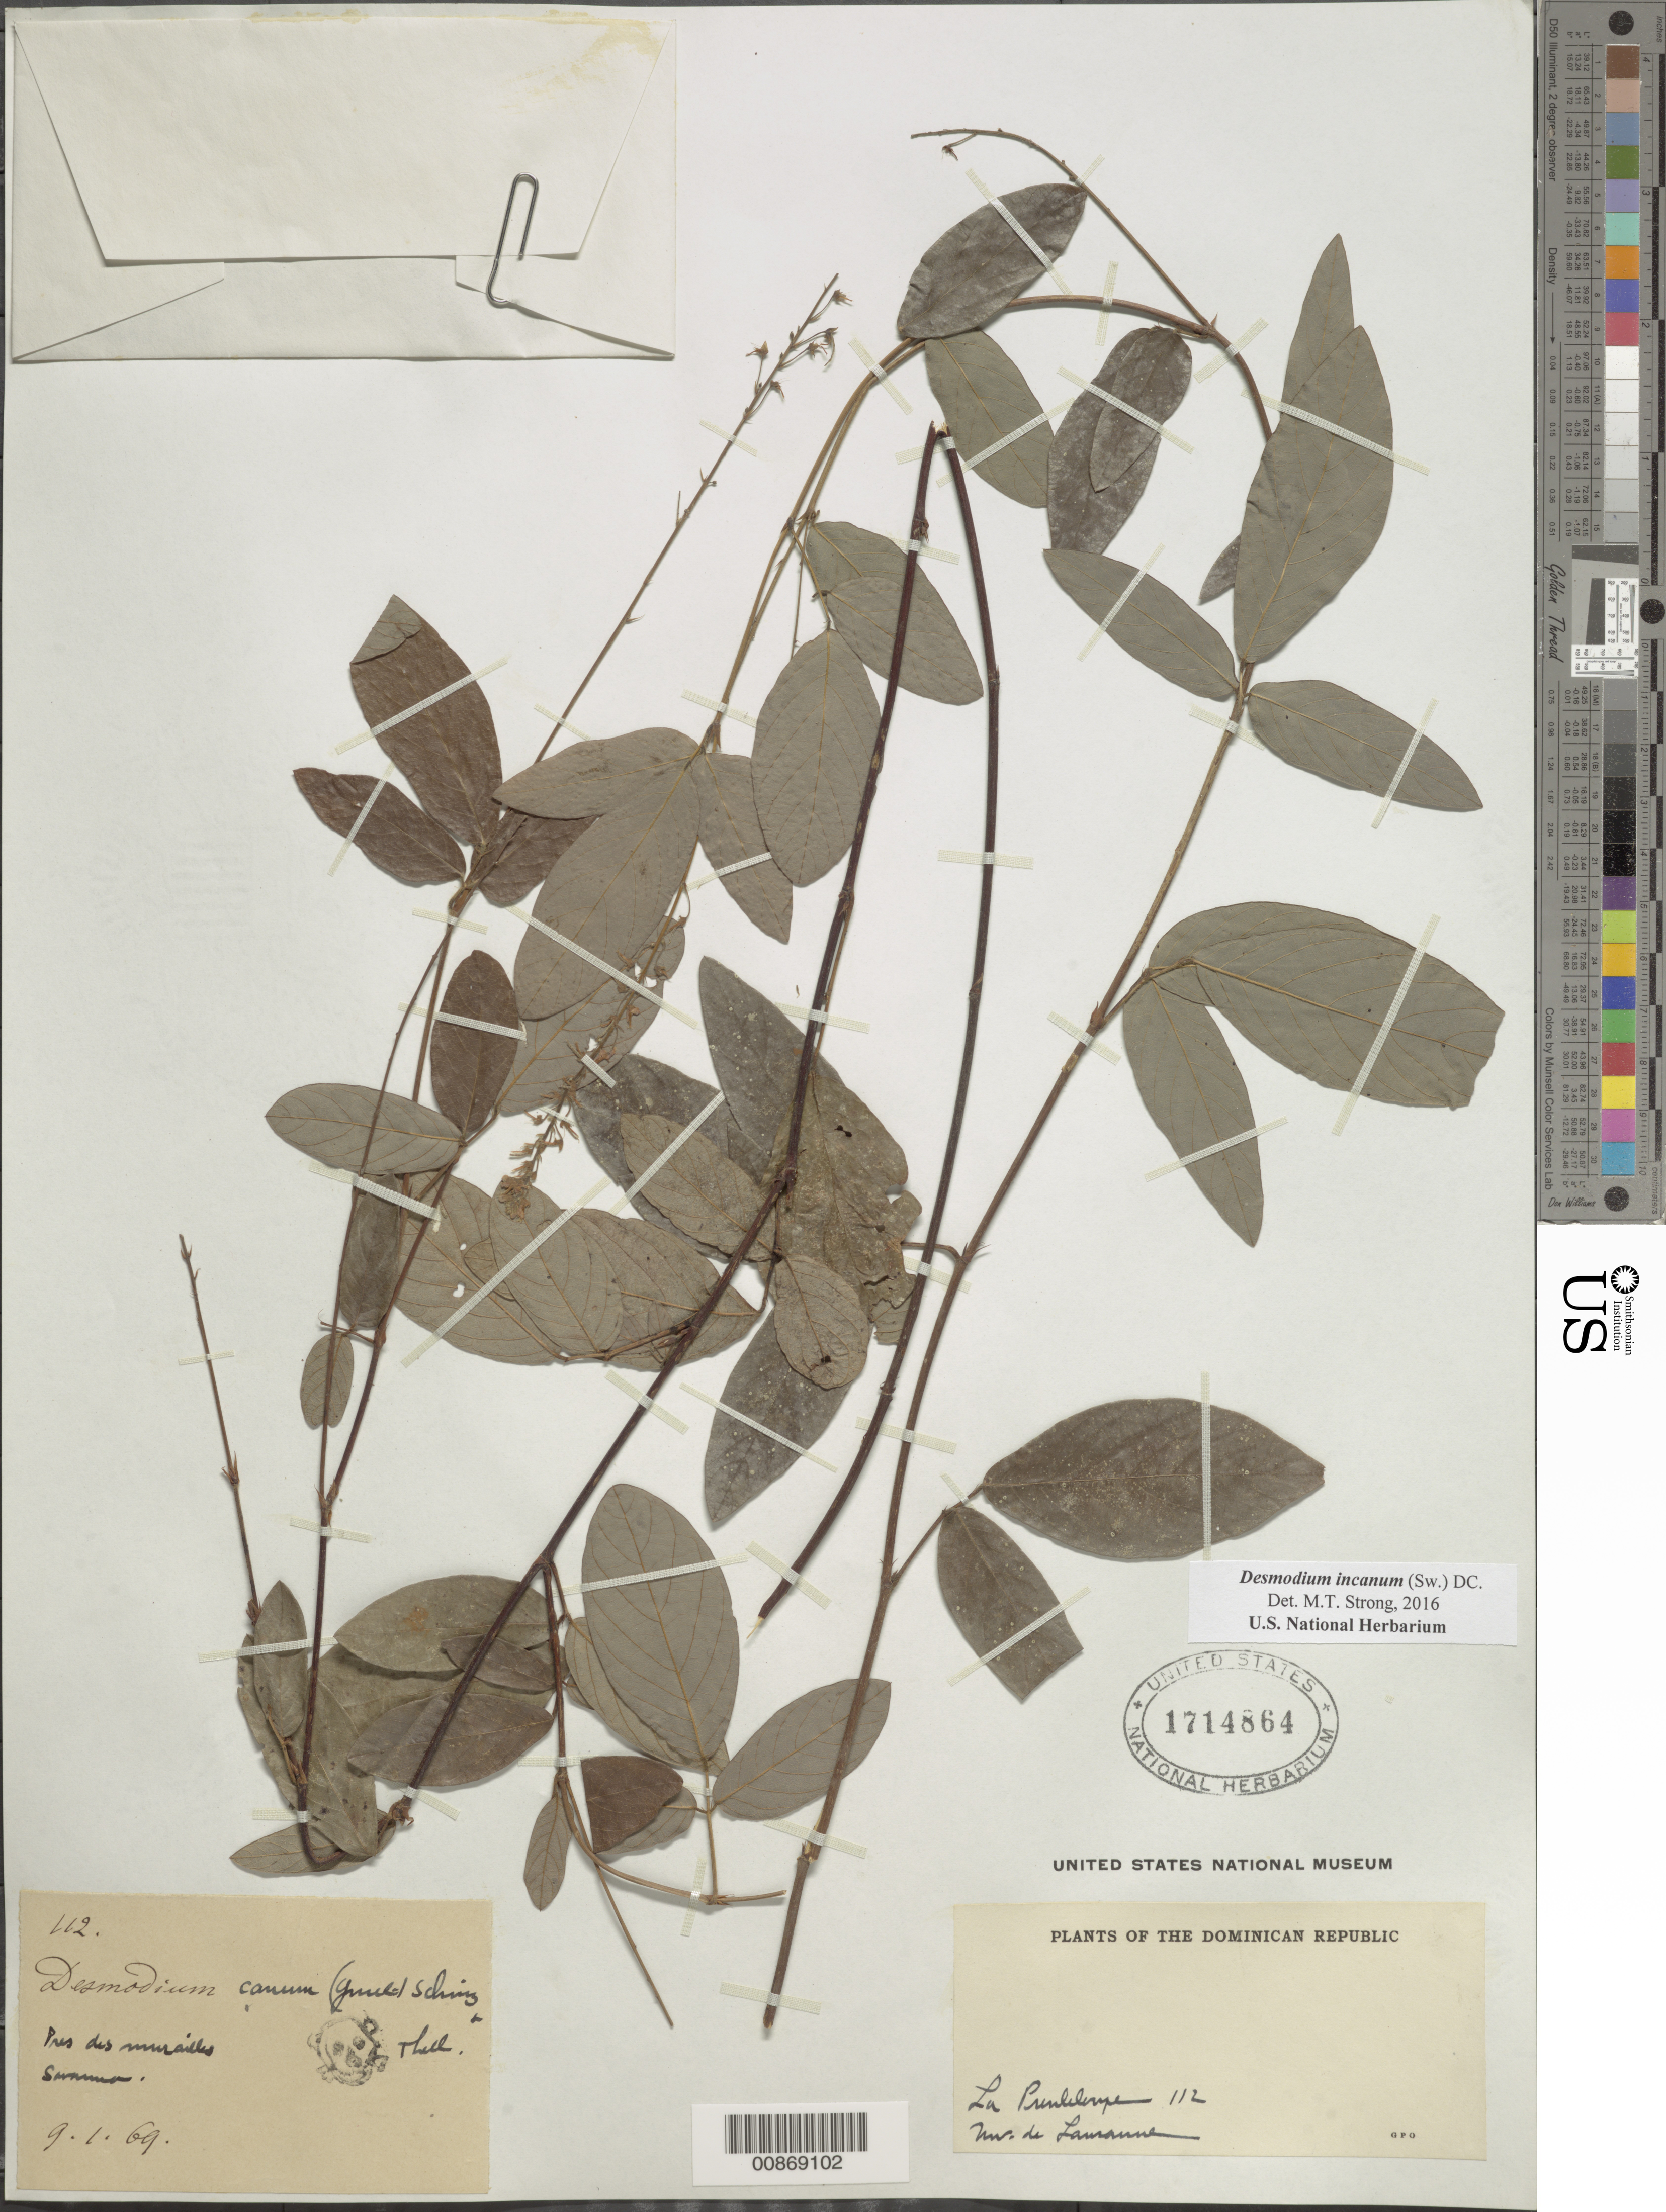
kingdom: Plantae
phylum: Tracheophyta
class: Magnoliopsida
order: Fabales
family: Fabaceae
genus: Desmodium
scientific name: Desmodium incanum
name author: (Sw.) DC.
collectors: L. Prenleloup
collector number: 112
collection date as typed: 09 Jan 1969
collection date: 1969-01-09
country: Dominican Republic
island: Hispaniola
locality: Pres des murailles.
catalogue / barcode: US 1714864